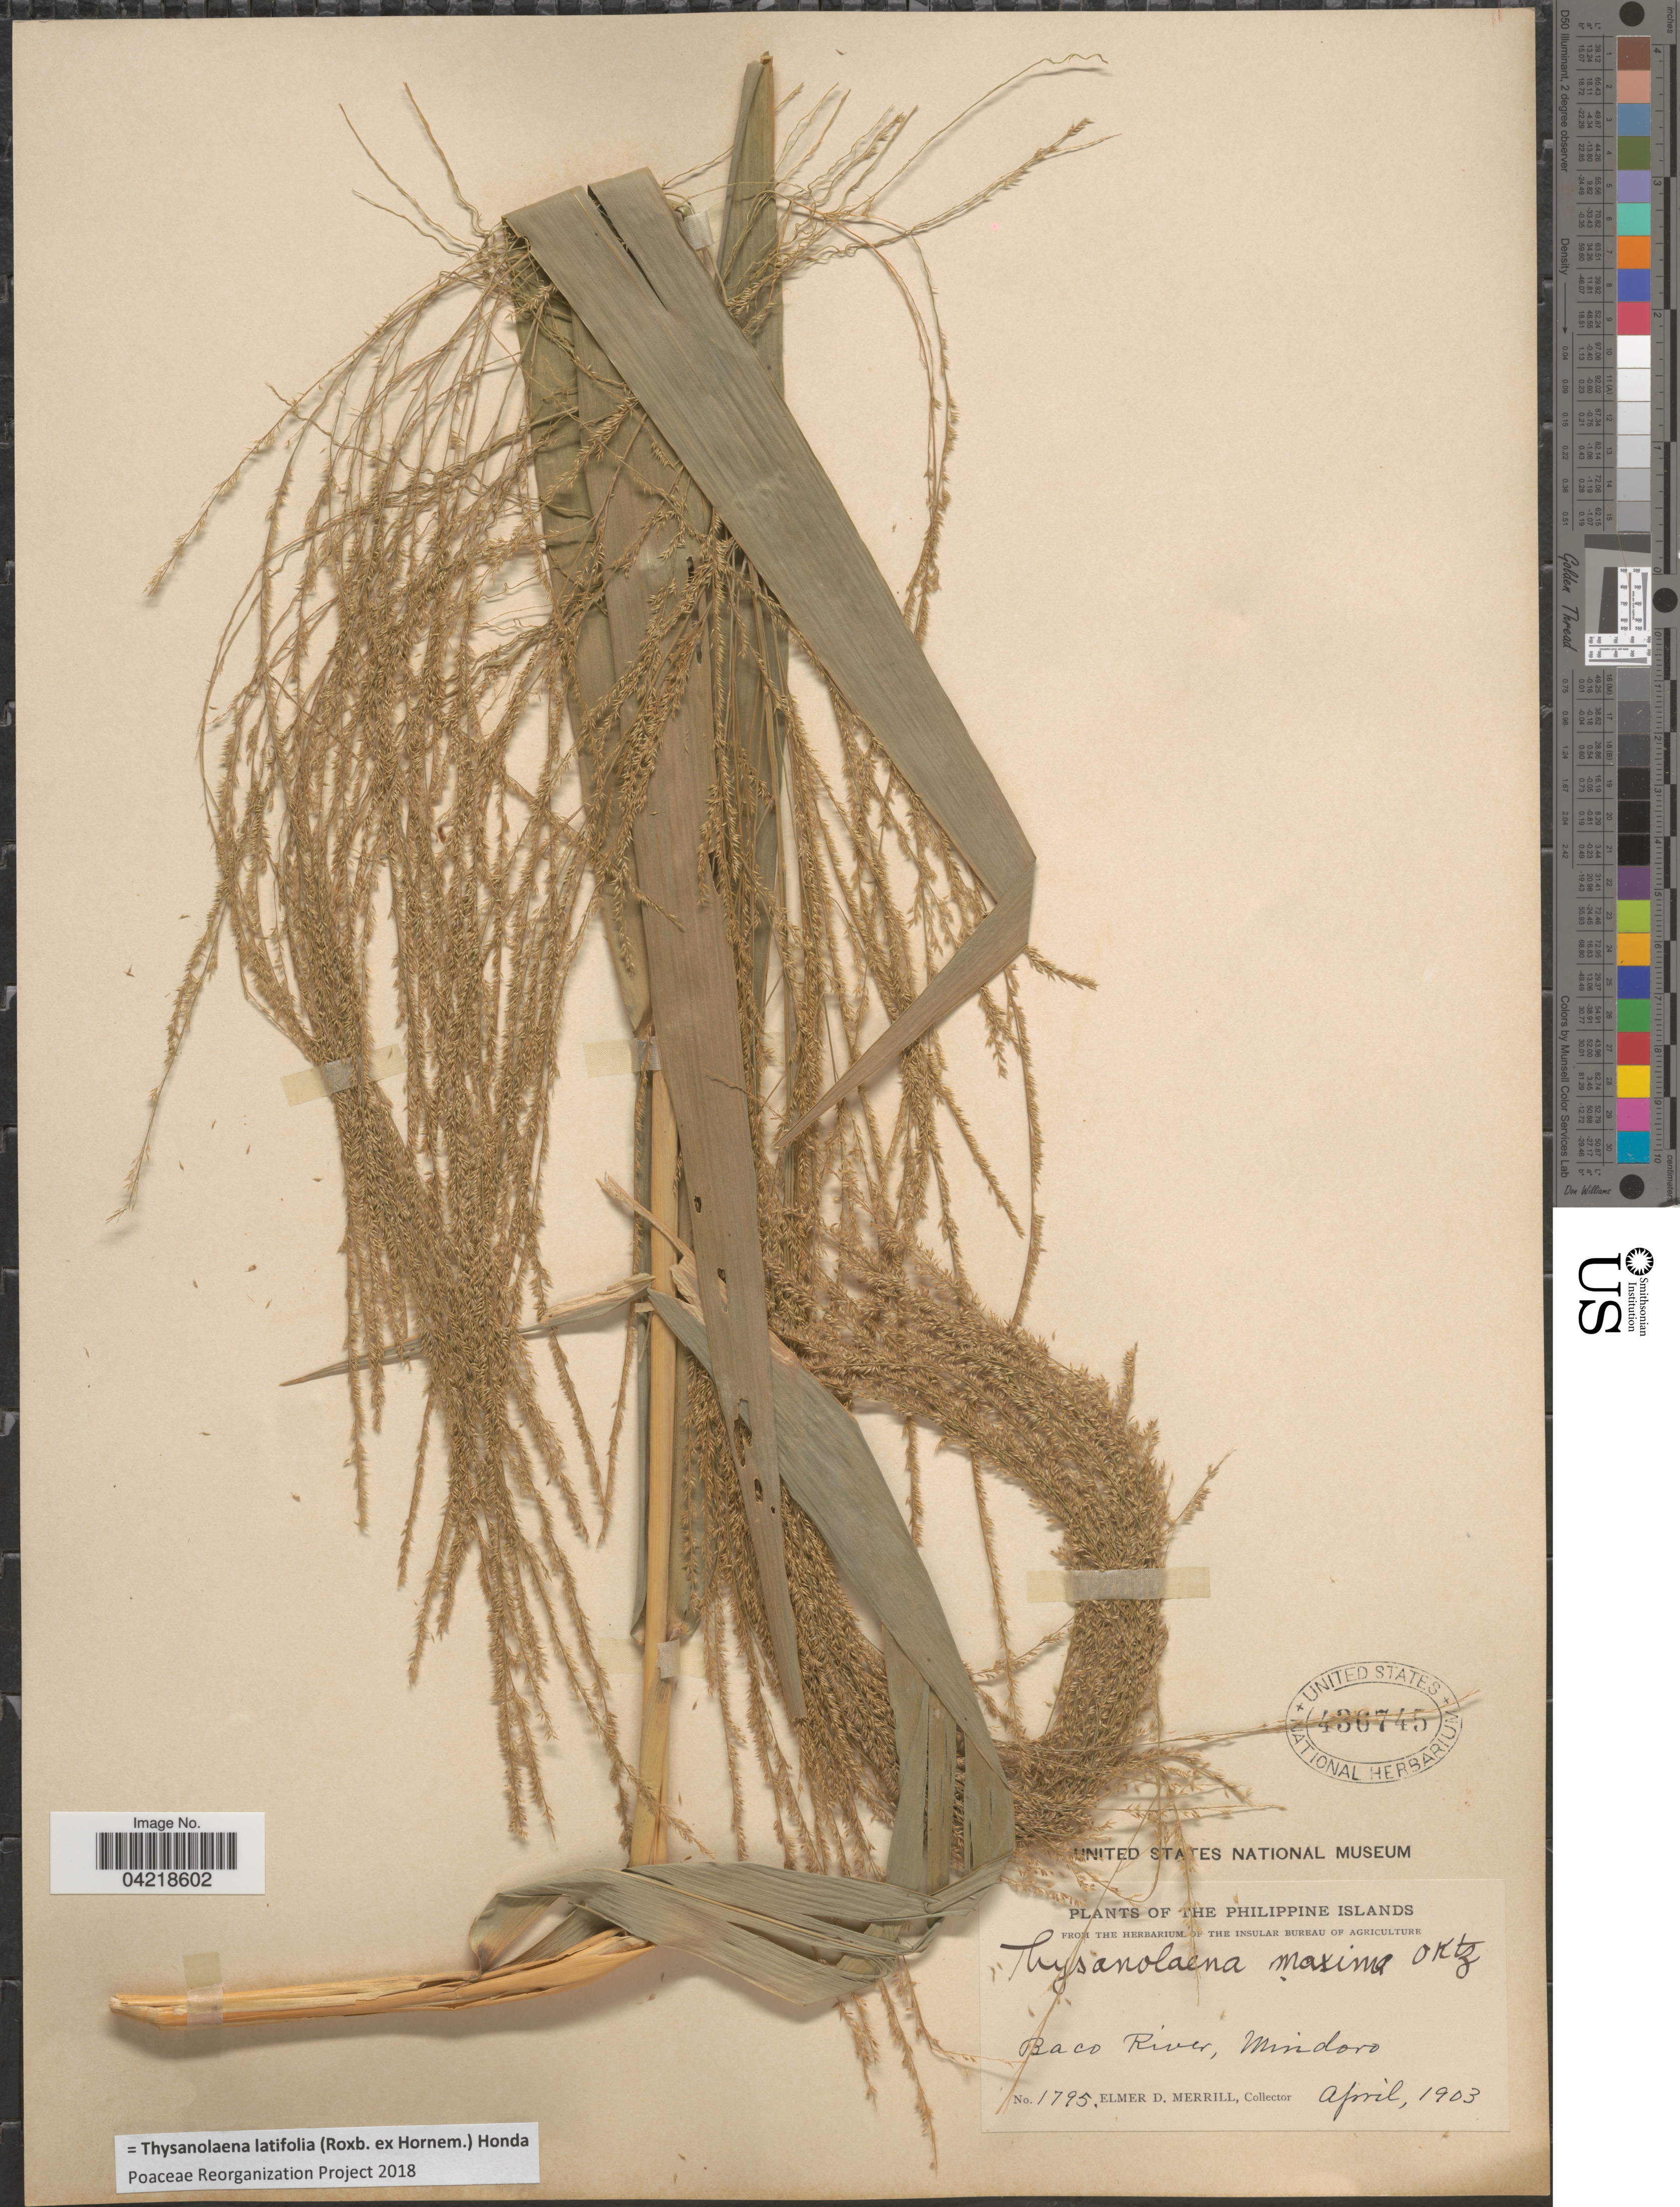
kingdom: Plantae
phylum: Tracheophyta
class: Liliopsida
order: Poales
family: Poaceae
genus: Thysanolaena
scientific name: Thysanolaena latifolia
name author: (Roxb. ex Hornem.) Honda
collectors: E. D. Merrill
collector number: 1795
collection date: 1903-04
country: Philippines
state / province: Mimaropa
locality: The Philippine Islands. Baco River, Mindoro.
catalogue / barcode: US 436745